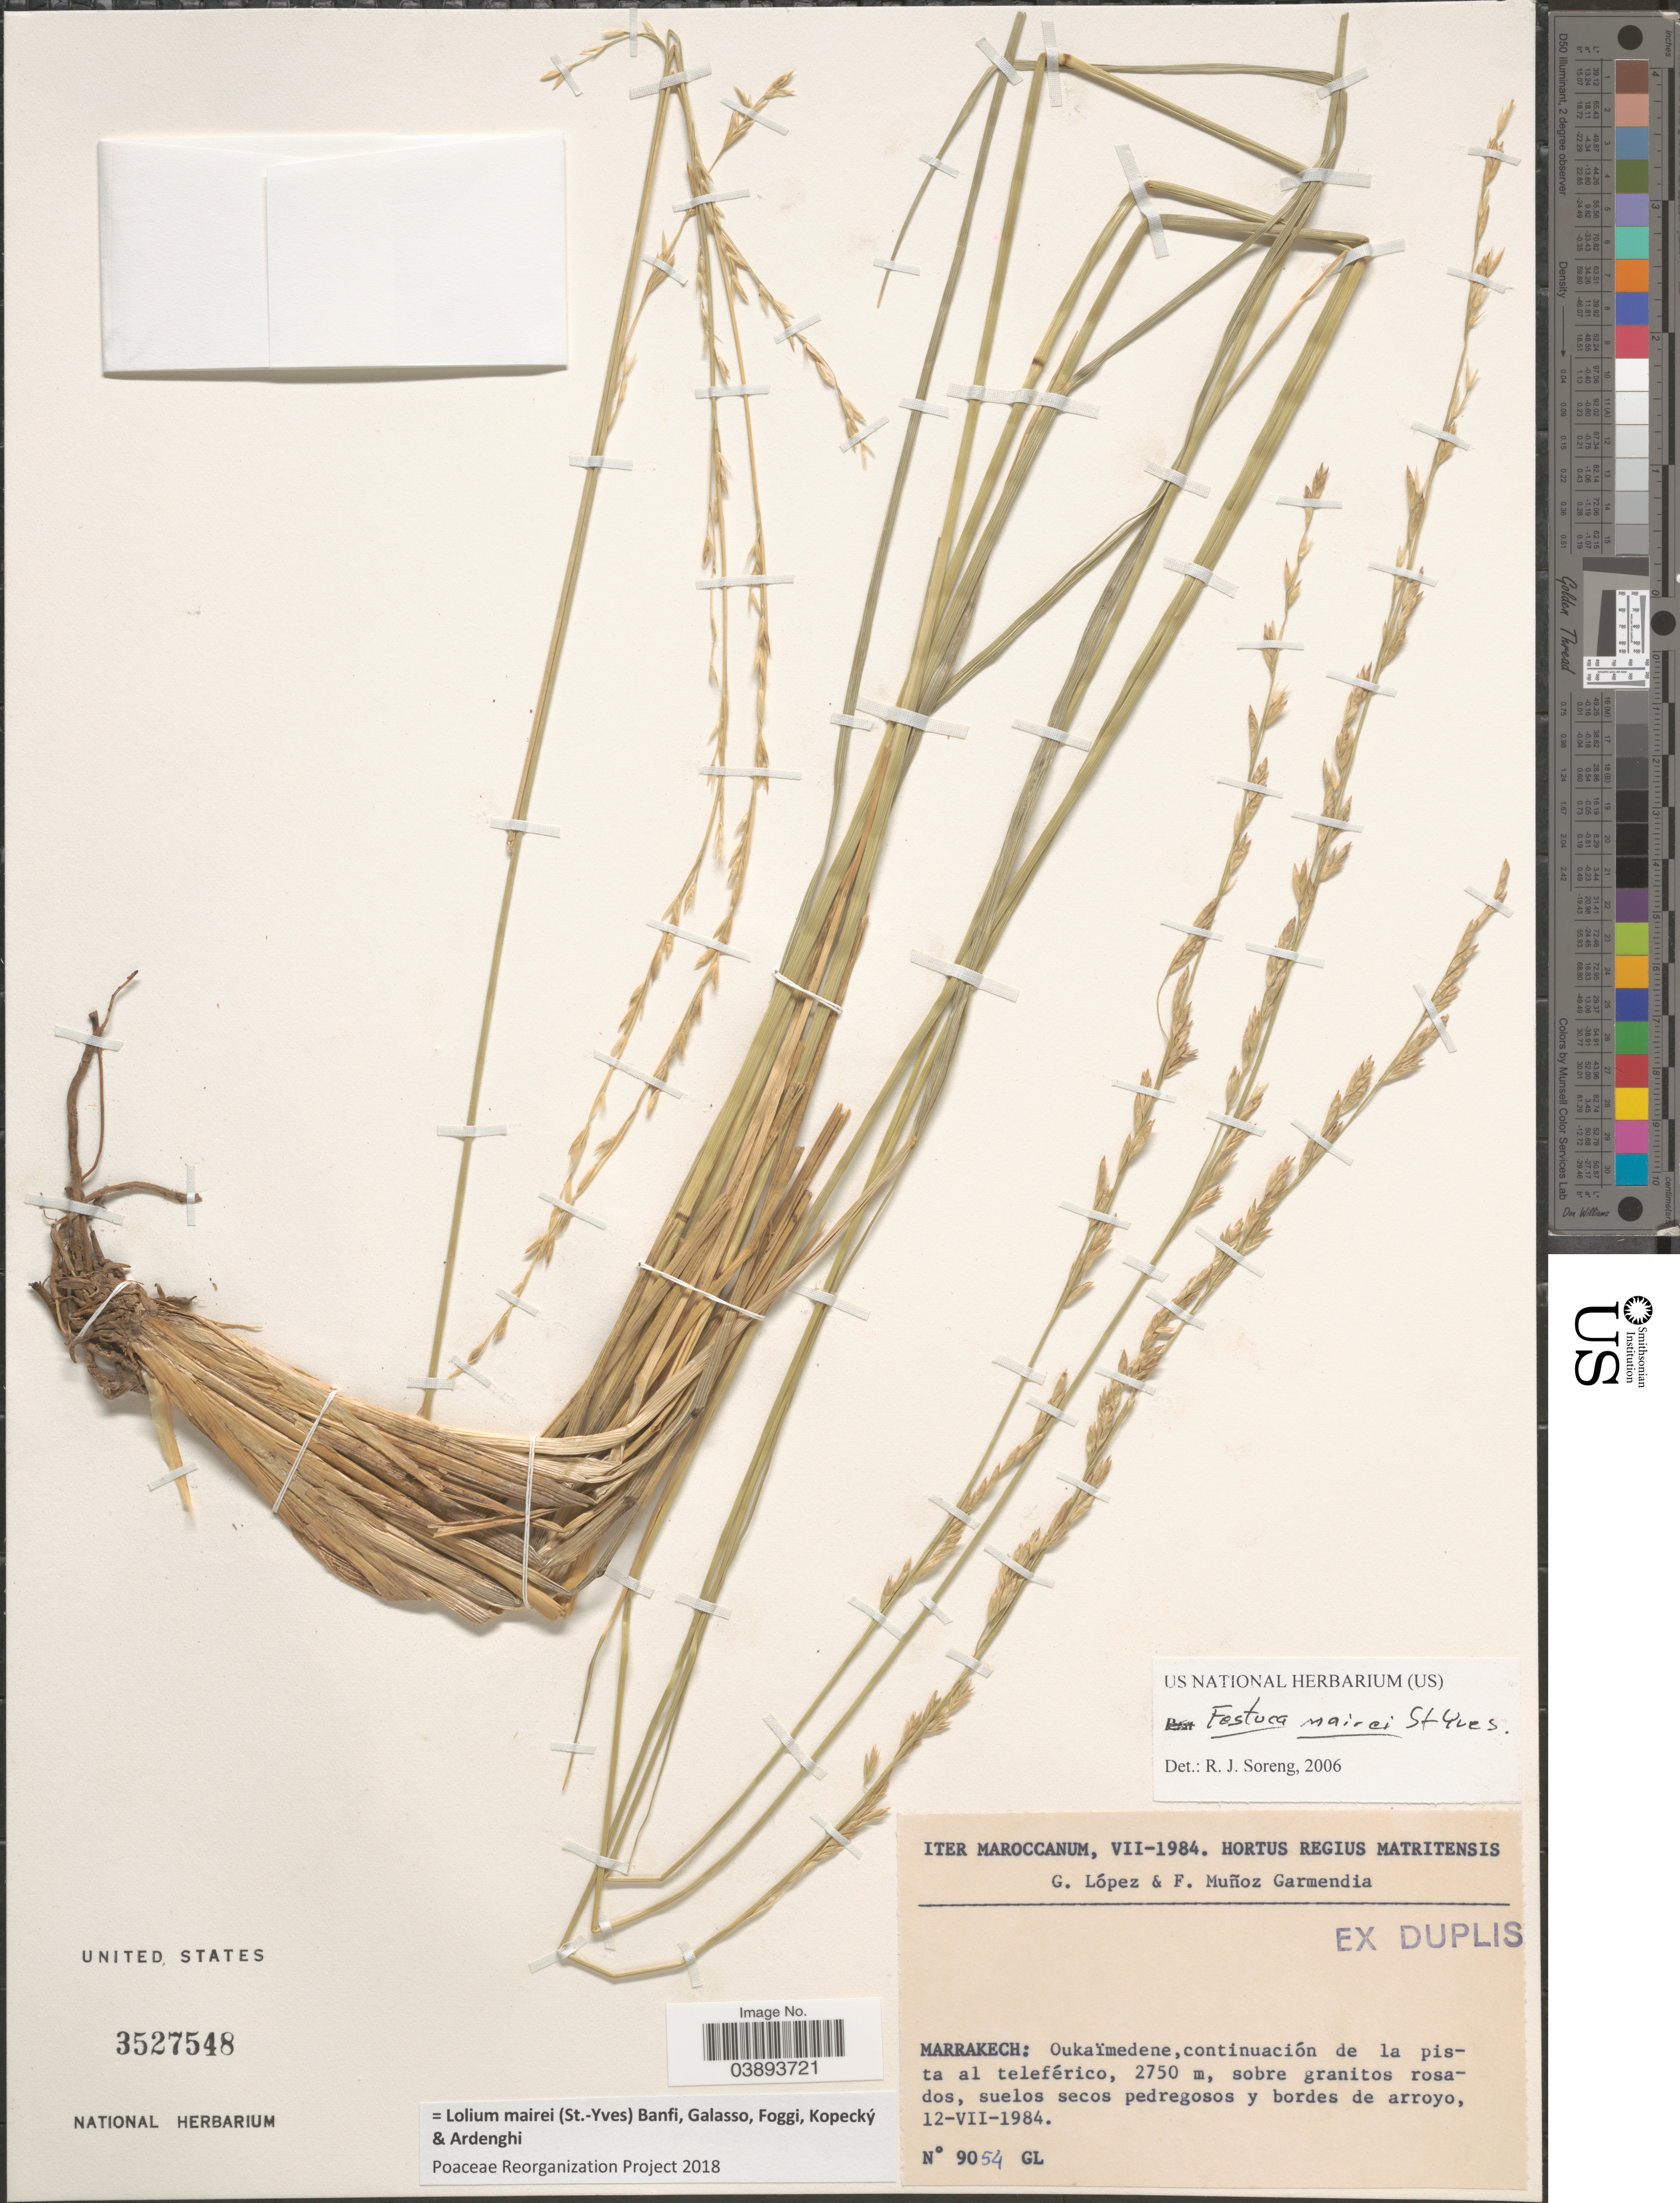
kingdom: Plantae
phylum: Tracheophyta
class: Liliopsida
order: Poales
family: Poaceae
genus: Lolium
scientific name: Lolium mairei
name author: (St.-Yves) Banfi et al.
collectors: G. López & M. Garmendia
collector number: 9054 GL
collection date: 1984-07-12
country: Morocco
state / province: Marrakech-Tensift-Al Haouz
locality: Iter maroccanum. Marrakech: Oukaïmedene, continuación de la pista al teleférico, sobre granitos rosados, suelos secos pedregosos y bordes de arroyo.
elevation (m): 2750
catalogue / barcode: US 3527548